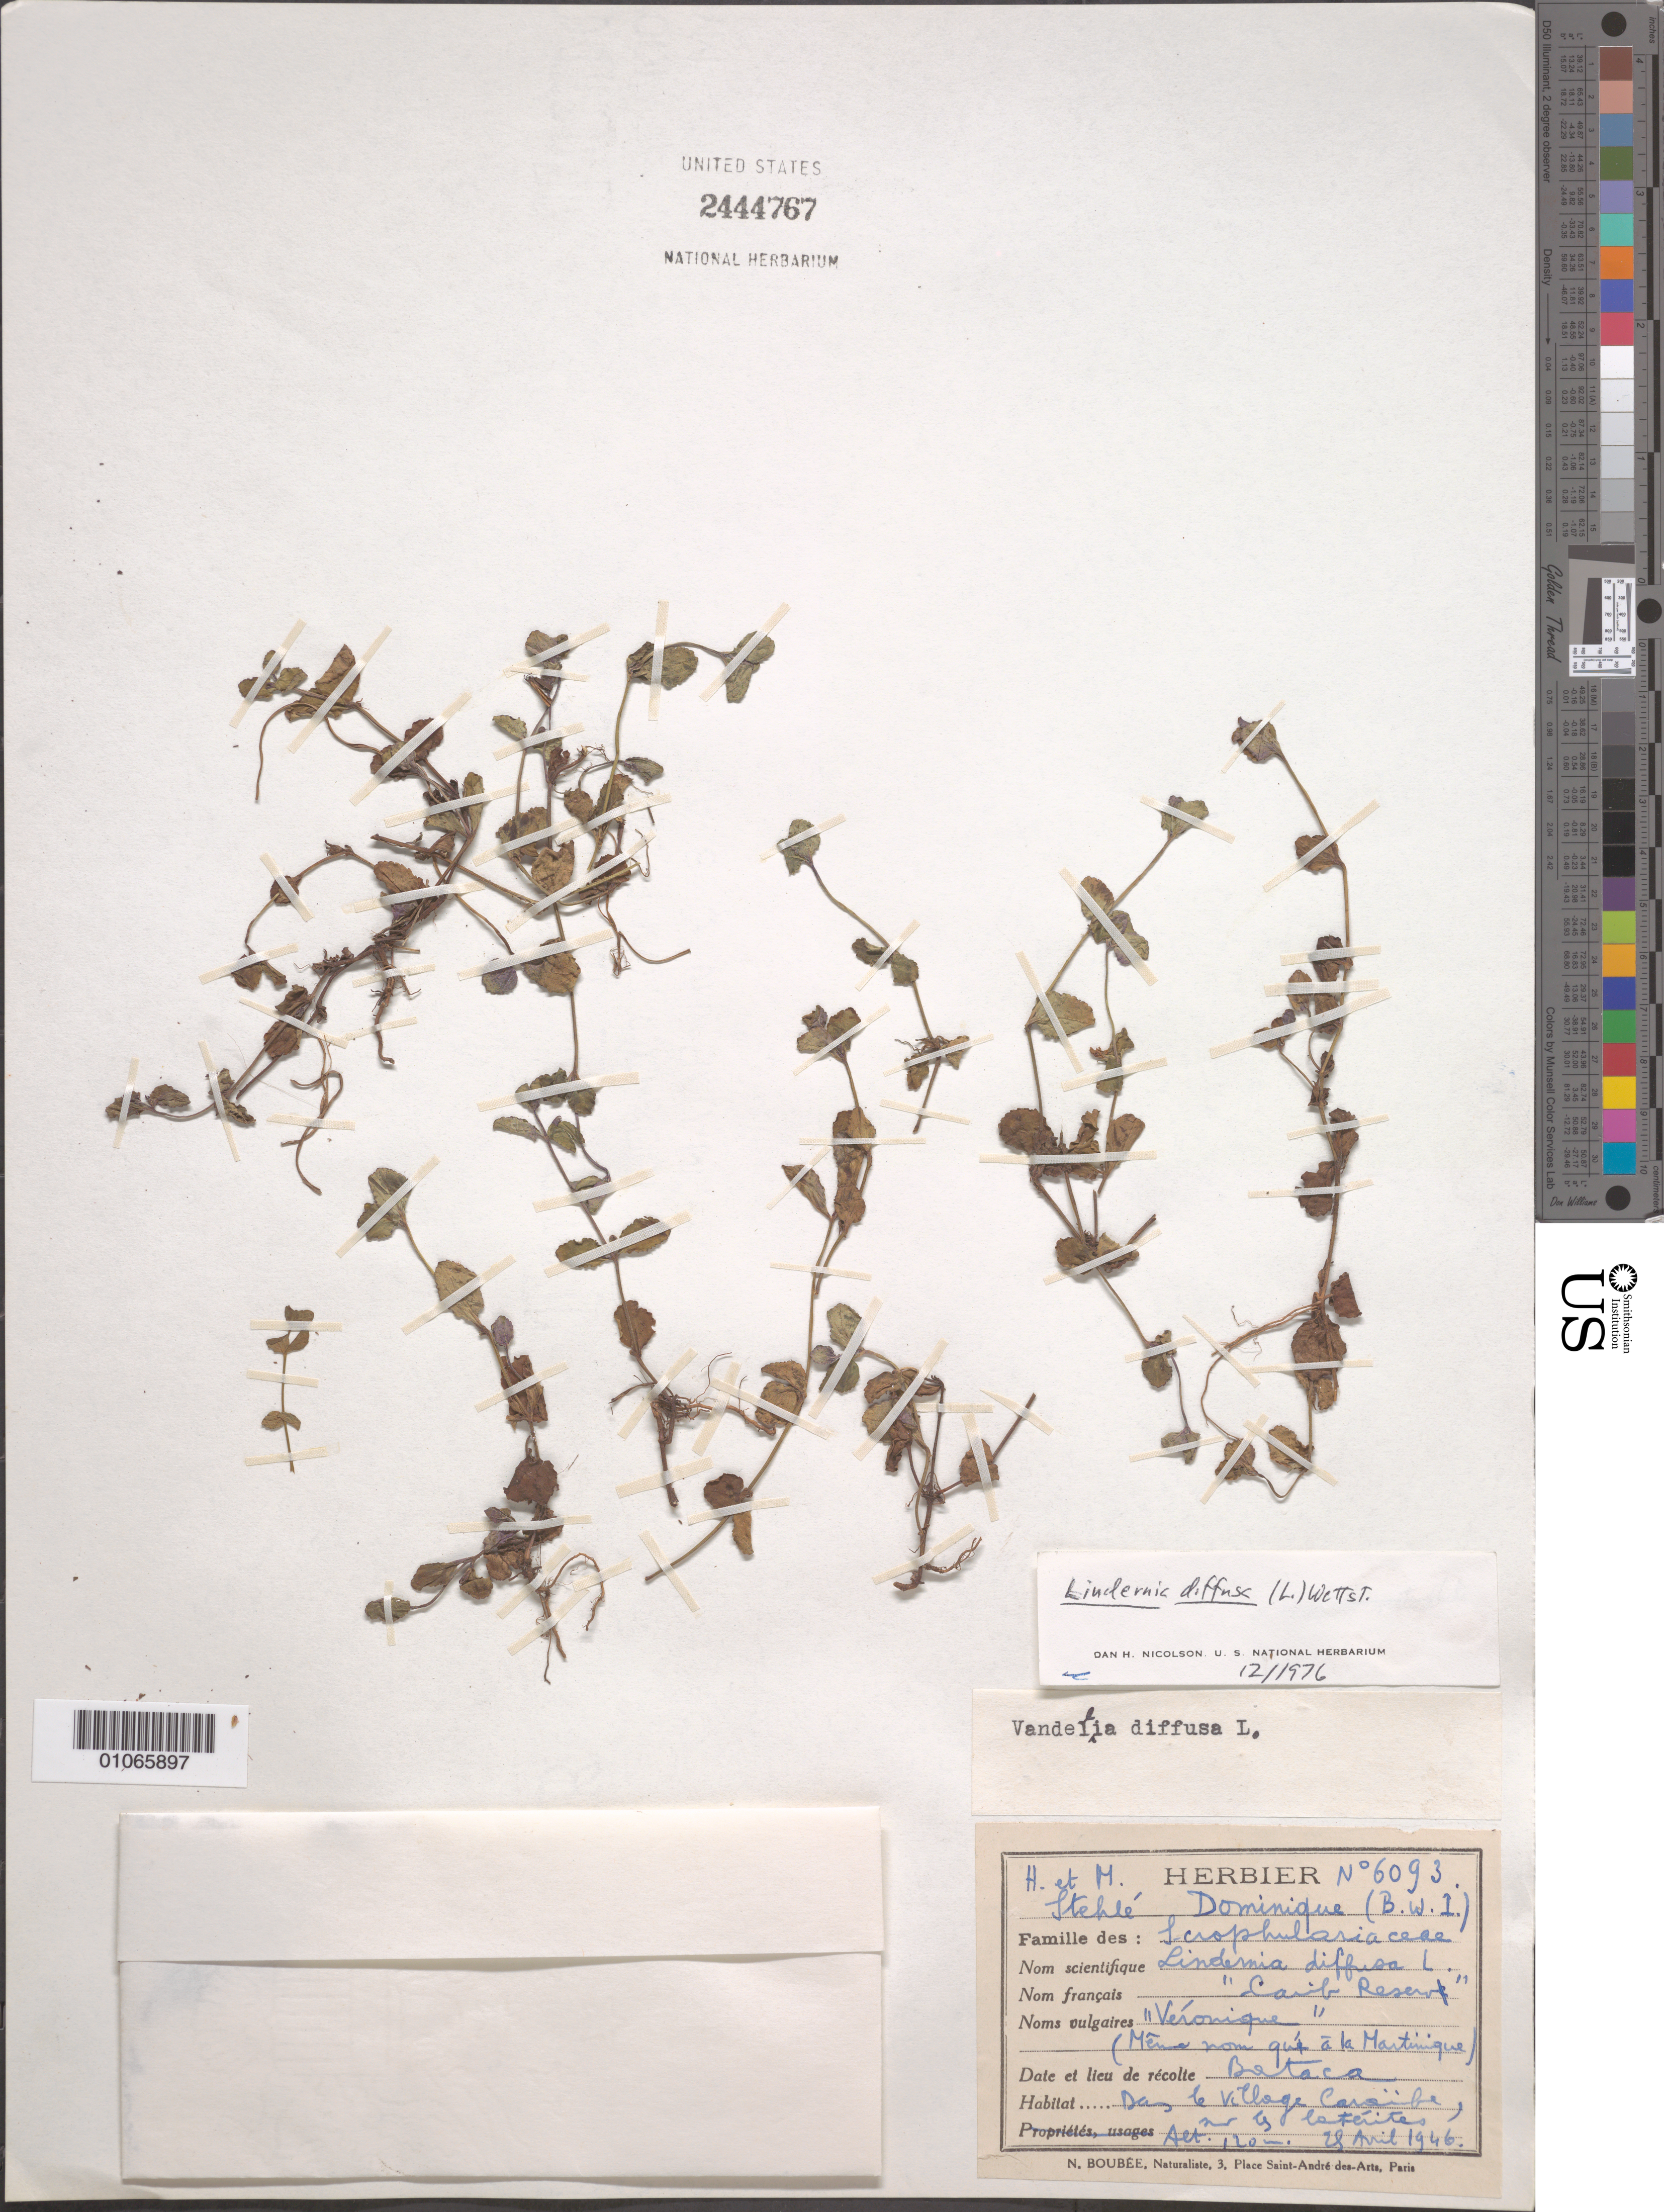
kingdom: Plantae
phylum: Tracheophyta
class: Magnoliopsida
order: Lamiales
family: Linderniaceae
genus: Lindernia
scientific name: Lindernia diffusa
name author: (L.) Wettst.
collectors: H. Stehlé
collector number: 6093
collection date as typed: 28 Apr 1946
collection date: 1946-04-28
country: Martinique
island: Martinique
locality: Caib Reserve? Laterite soils. Near the village Caraibe?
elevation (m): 120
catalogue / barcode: US 2444767